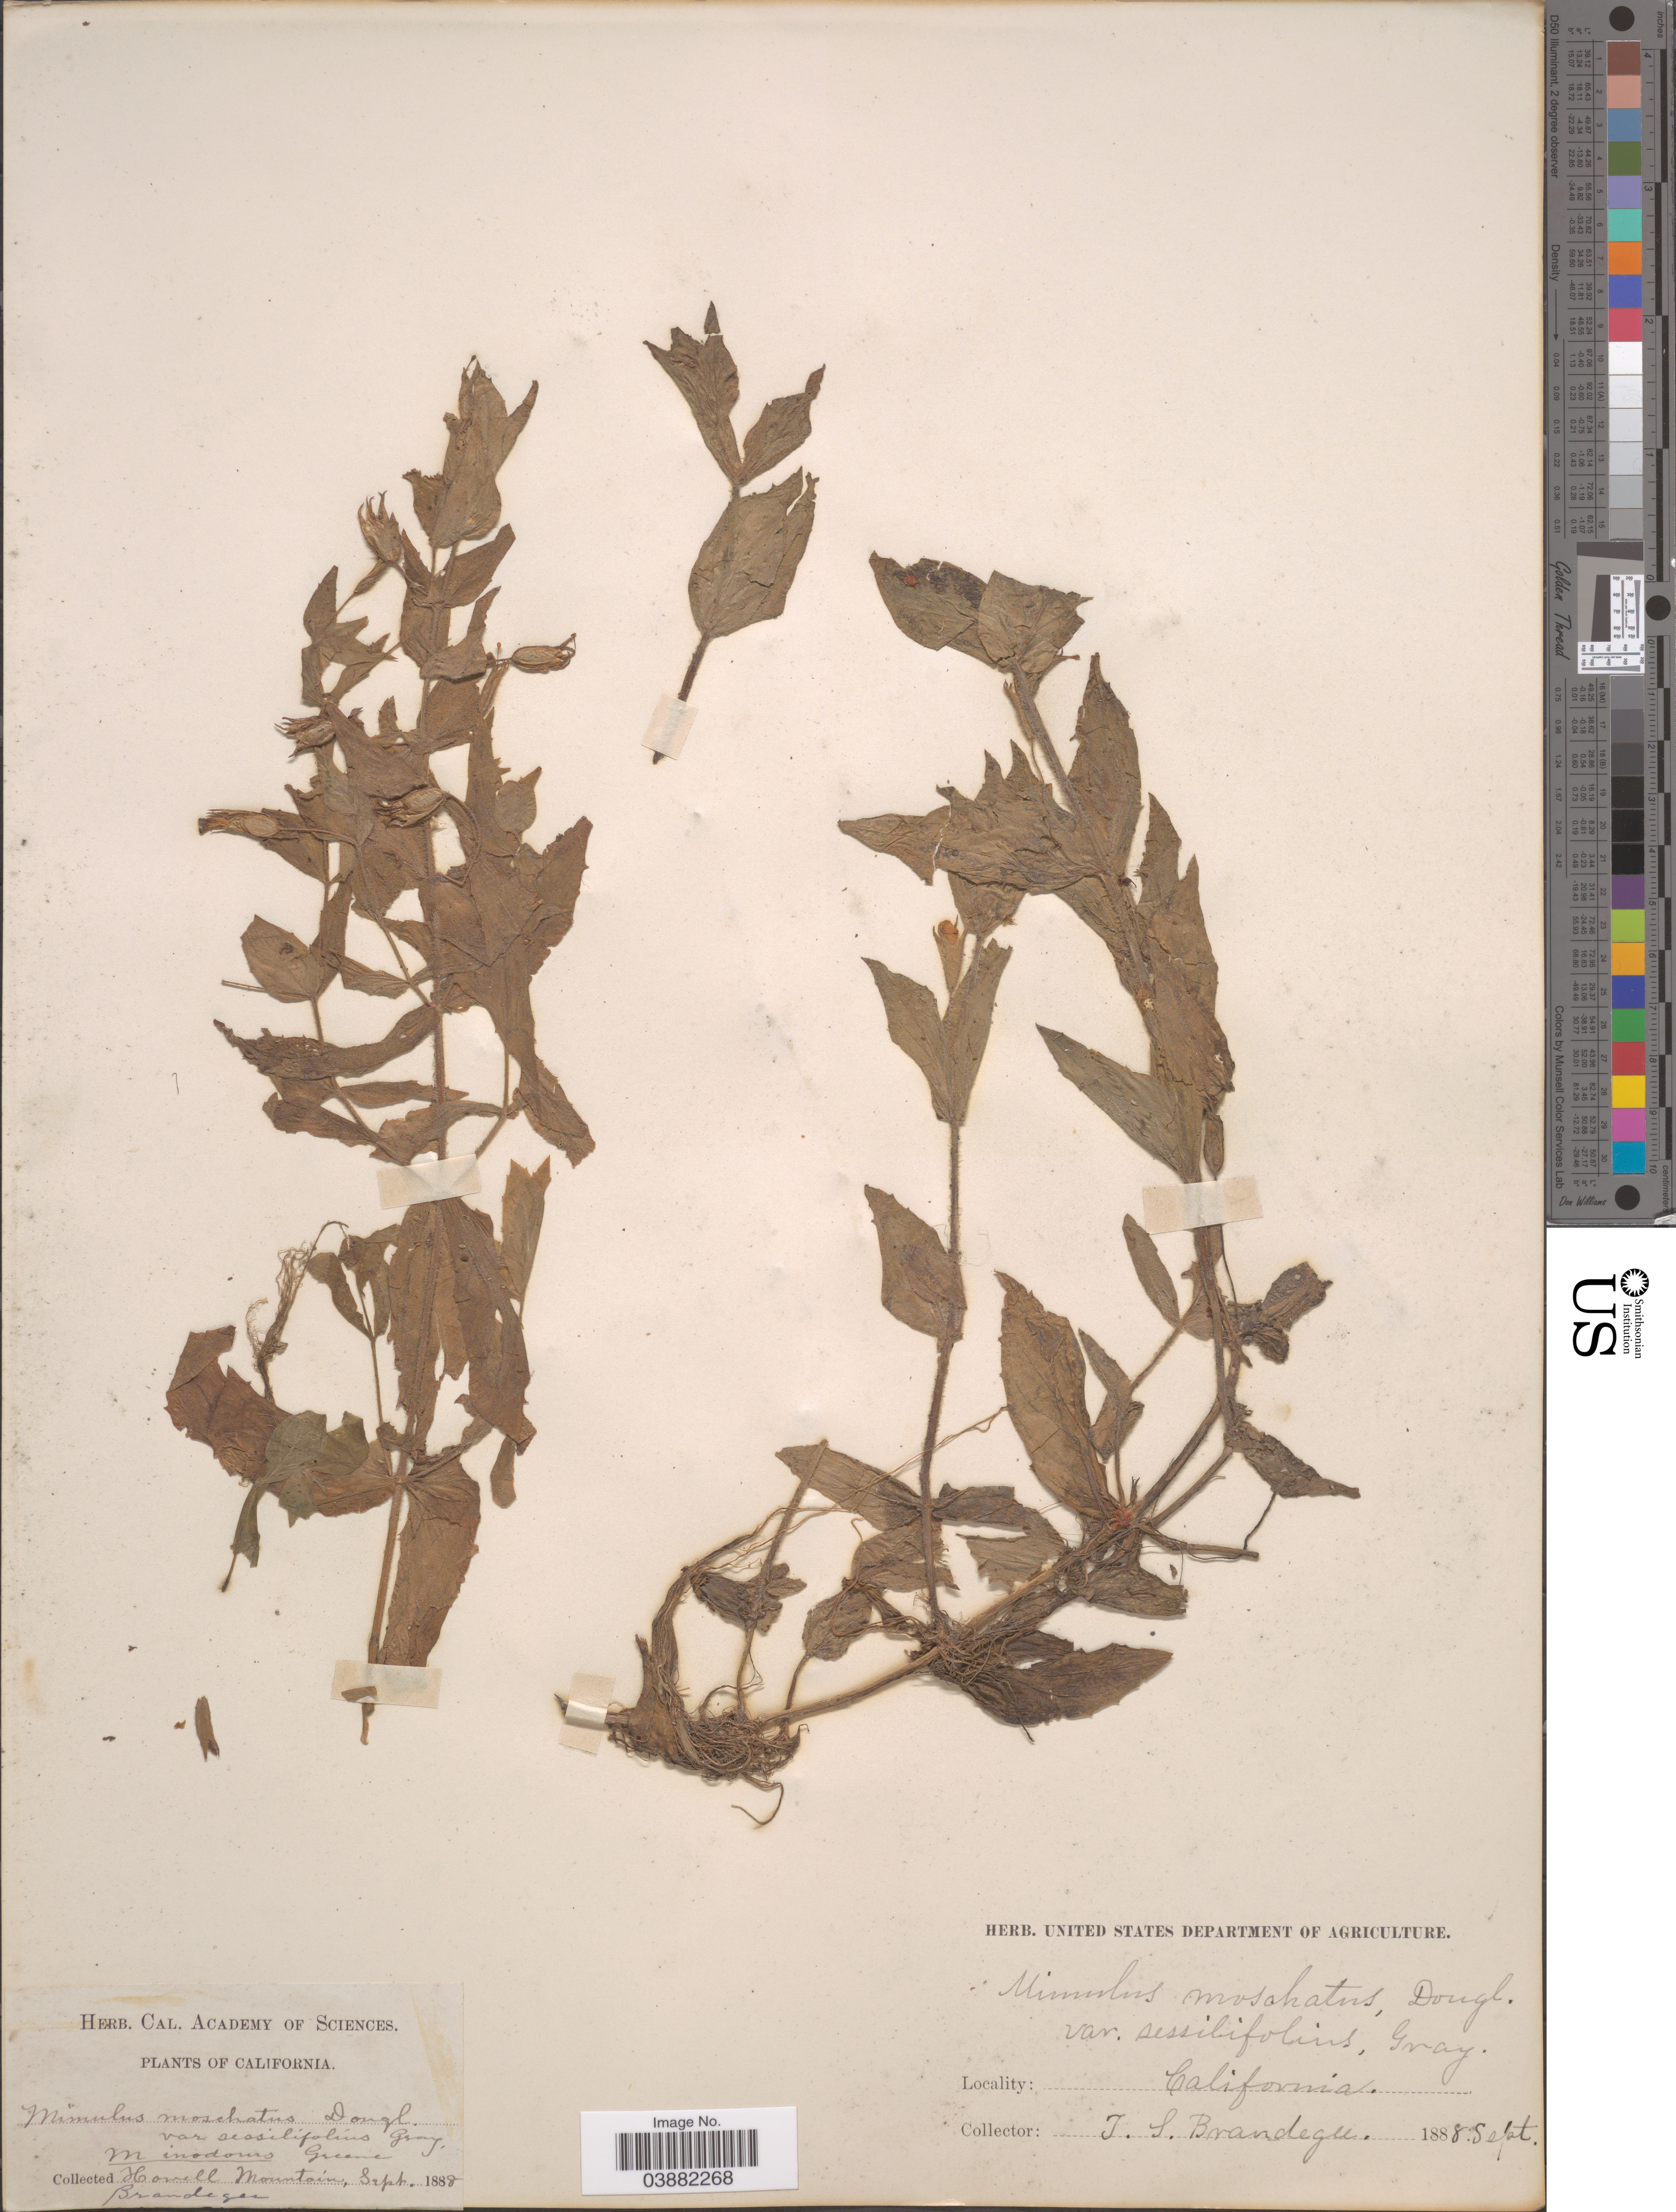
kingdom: Plantae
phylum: Tracheophyta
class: Magnoliopsida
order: Lamiales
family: Phrymaceae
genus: Mimulus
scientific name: Mimulus moschatus var. sessilifolius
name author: A. Gray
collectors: J. S. Brandegee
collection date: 1888-09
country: United States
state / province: California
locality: Howell Mountain.